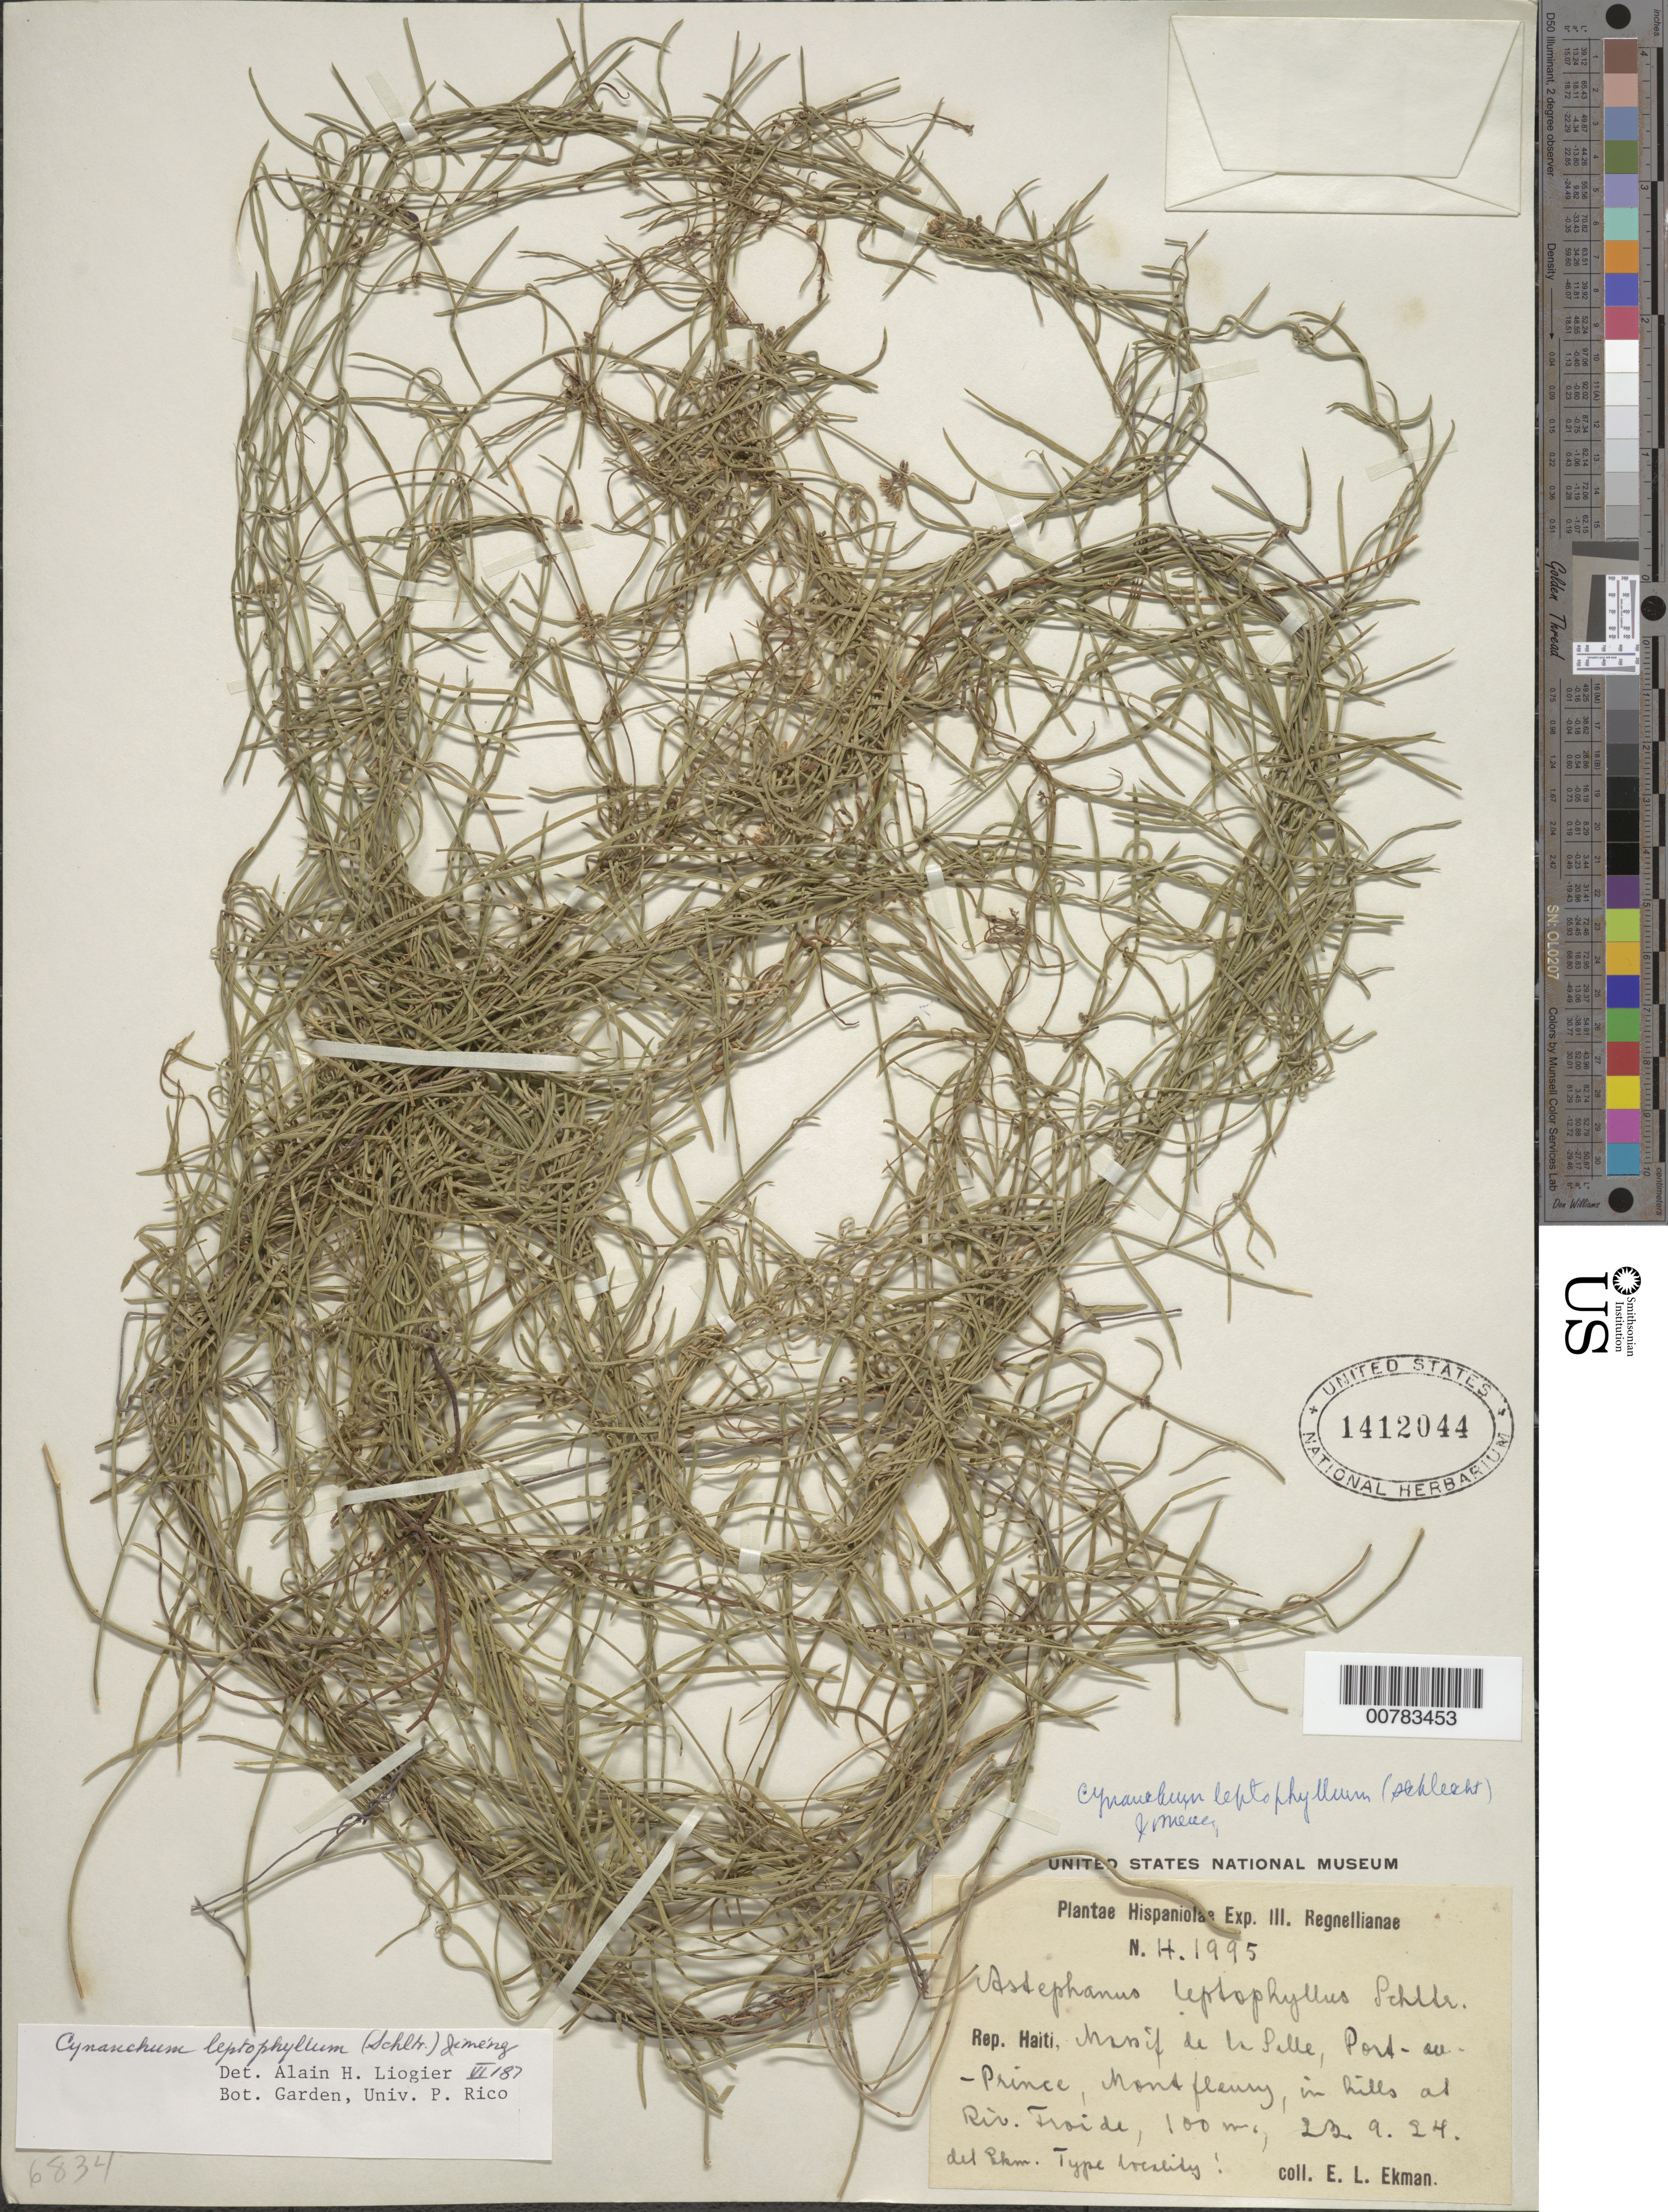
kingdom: Plantae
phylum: Tracheophyta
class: Magnoliopsida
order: Gentianales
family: Apocynaceae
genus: Metastelma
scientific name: Metastelma leptophyllum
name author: (Schltr.) Alain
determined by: Liogier, Alain H.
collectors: E. L. Ekman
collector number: H 1995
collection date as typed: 23 Sep 1924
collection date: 1924-09-23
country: Haiti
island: Hispaniola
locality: Massif de la Selle, Port-au-Prince, Montfleury, in hills at Riv. Froide.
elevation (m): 100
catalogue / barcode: US 1412044